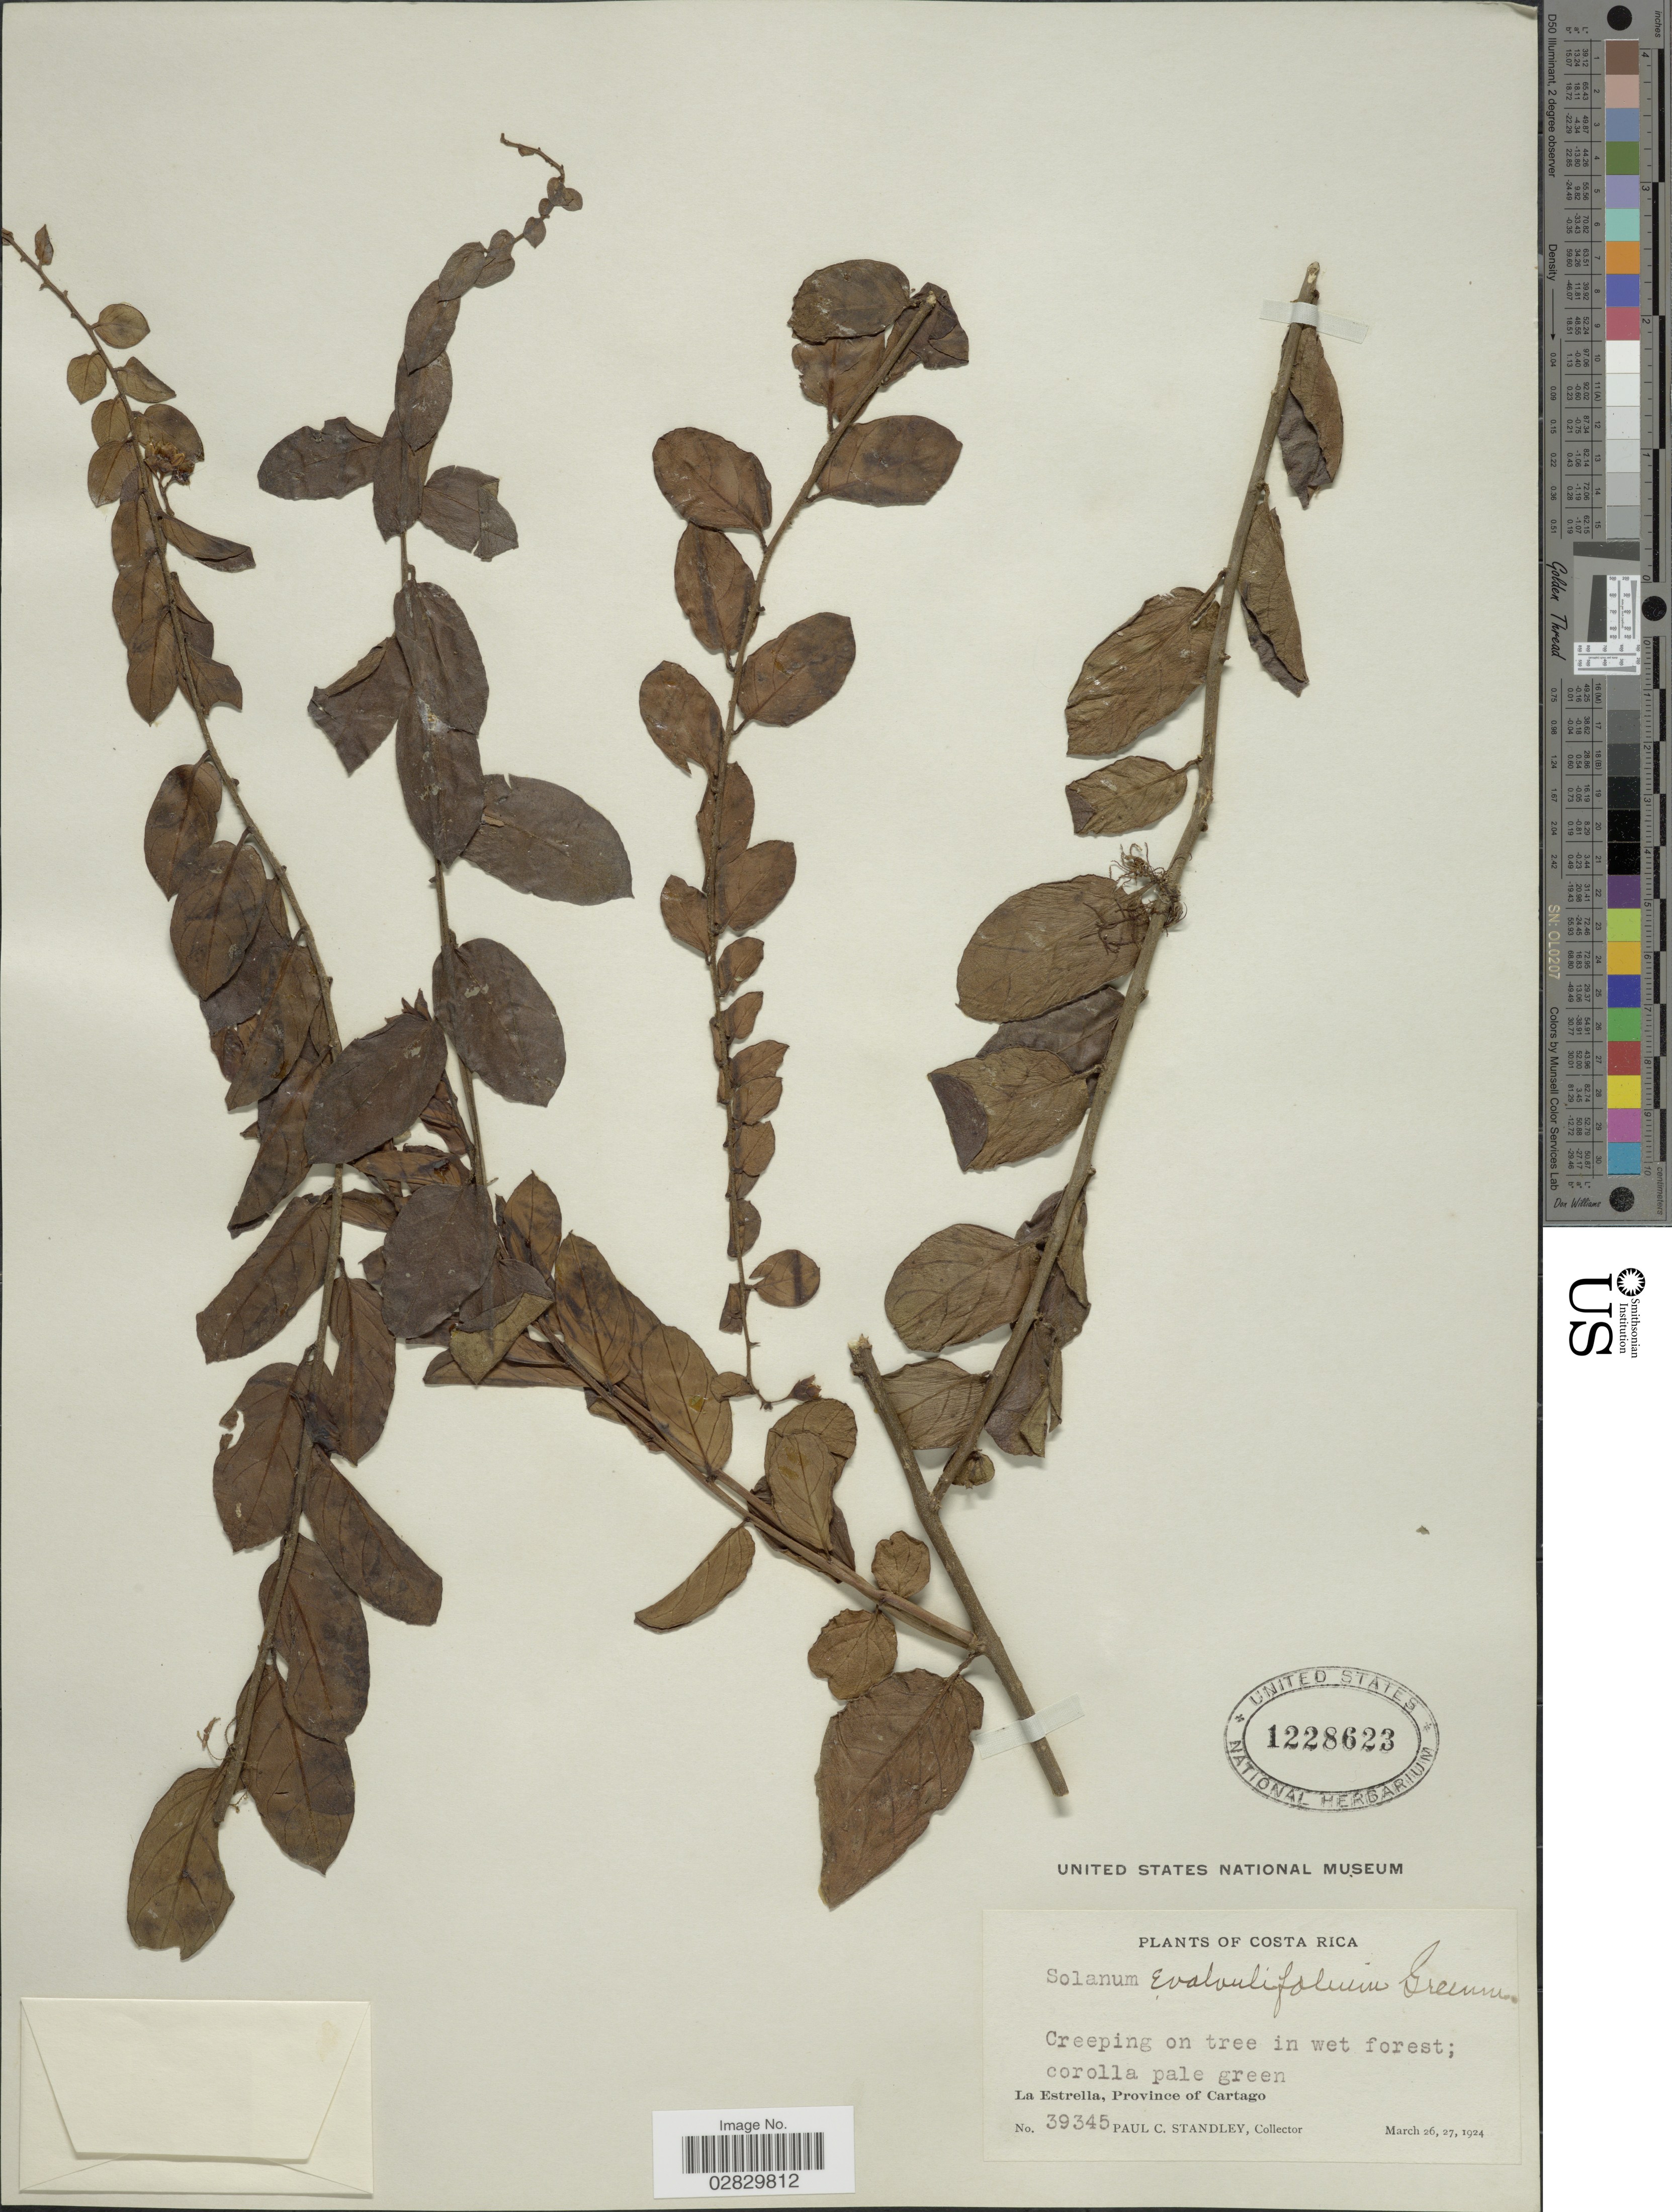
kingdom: Plantae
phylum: Tracheophyta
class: Magnoliopsida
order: Solanales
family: Solanaceae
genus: Solanum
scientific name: Solanum evolvulifolium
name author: Greenm. ex Donn. Sm.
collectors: P. C. Standley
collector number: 39345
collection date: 1924-03-26/1924-03-27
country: Costa Rica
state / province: Cartago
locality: La Estrella.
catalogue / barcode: US 1228623